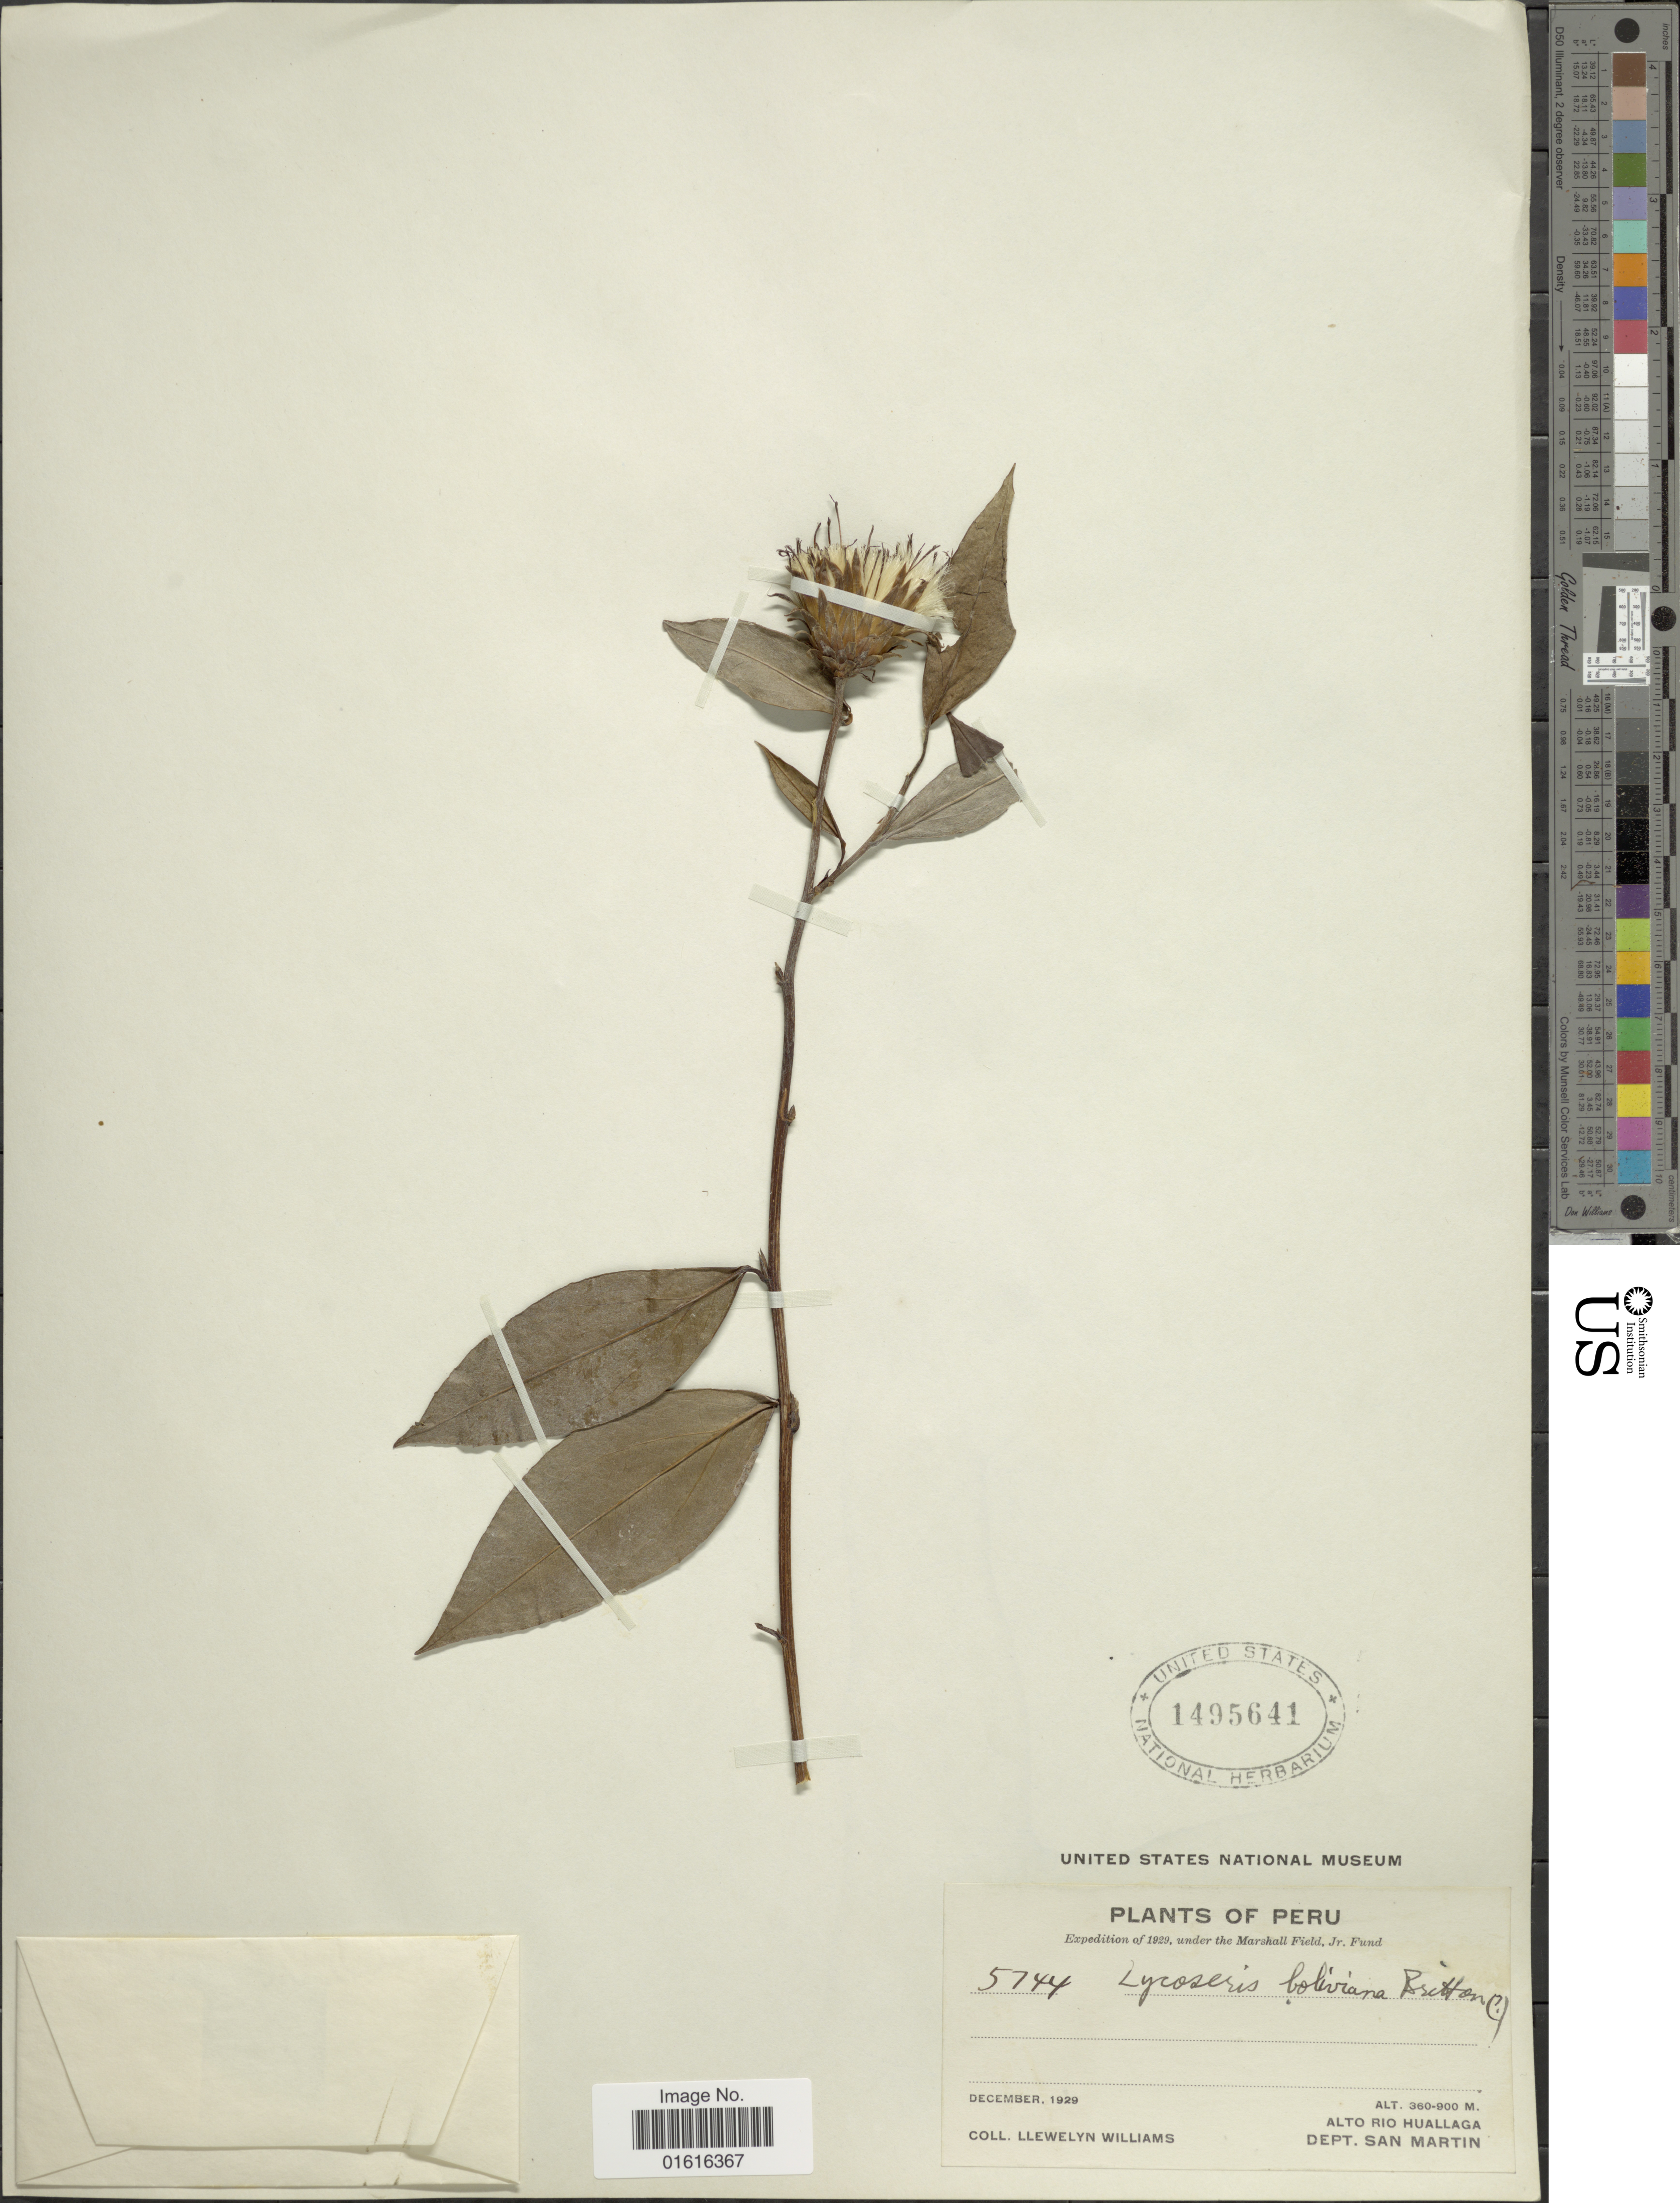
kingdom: Plantae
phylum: Tracheophyta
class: Magnoliopsida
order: Asterales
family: Asteraceae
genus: Lycoseris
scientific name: Lycoseris trinervis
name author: (D. Don) S.F. Blake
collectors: Ll. Williams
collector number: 5744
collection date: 1929-12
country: Peru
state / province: San Martín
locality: Alto Rio Huallaga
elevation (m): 360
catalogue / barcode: US 1495641